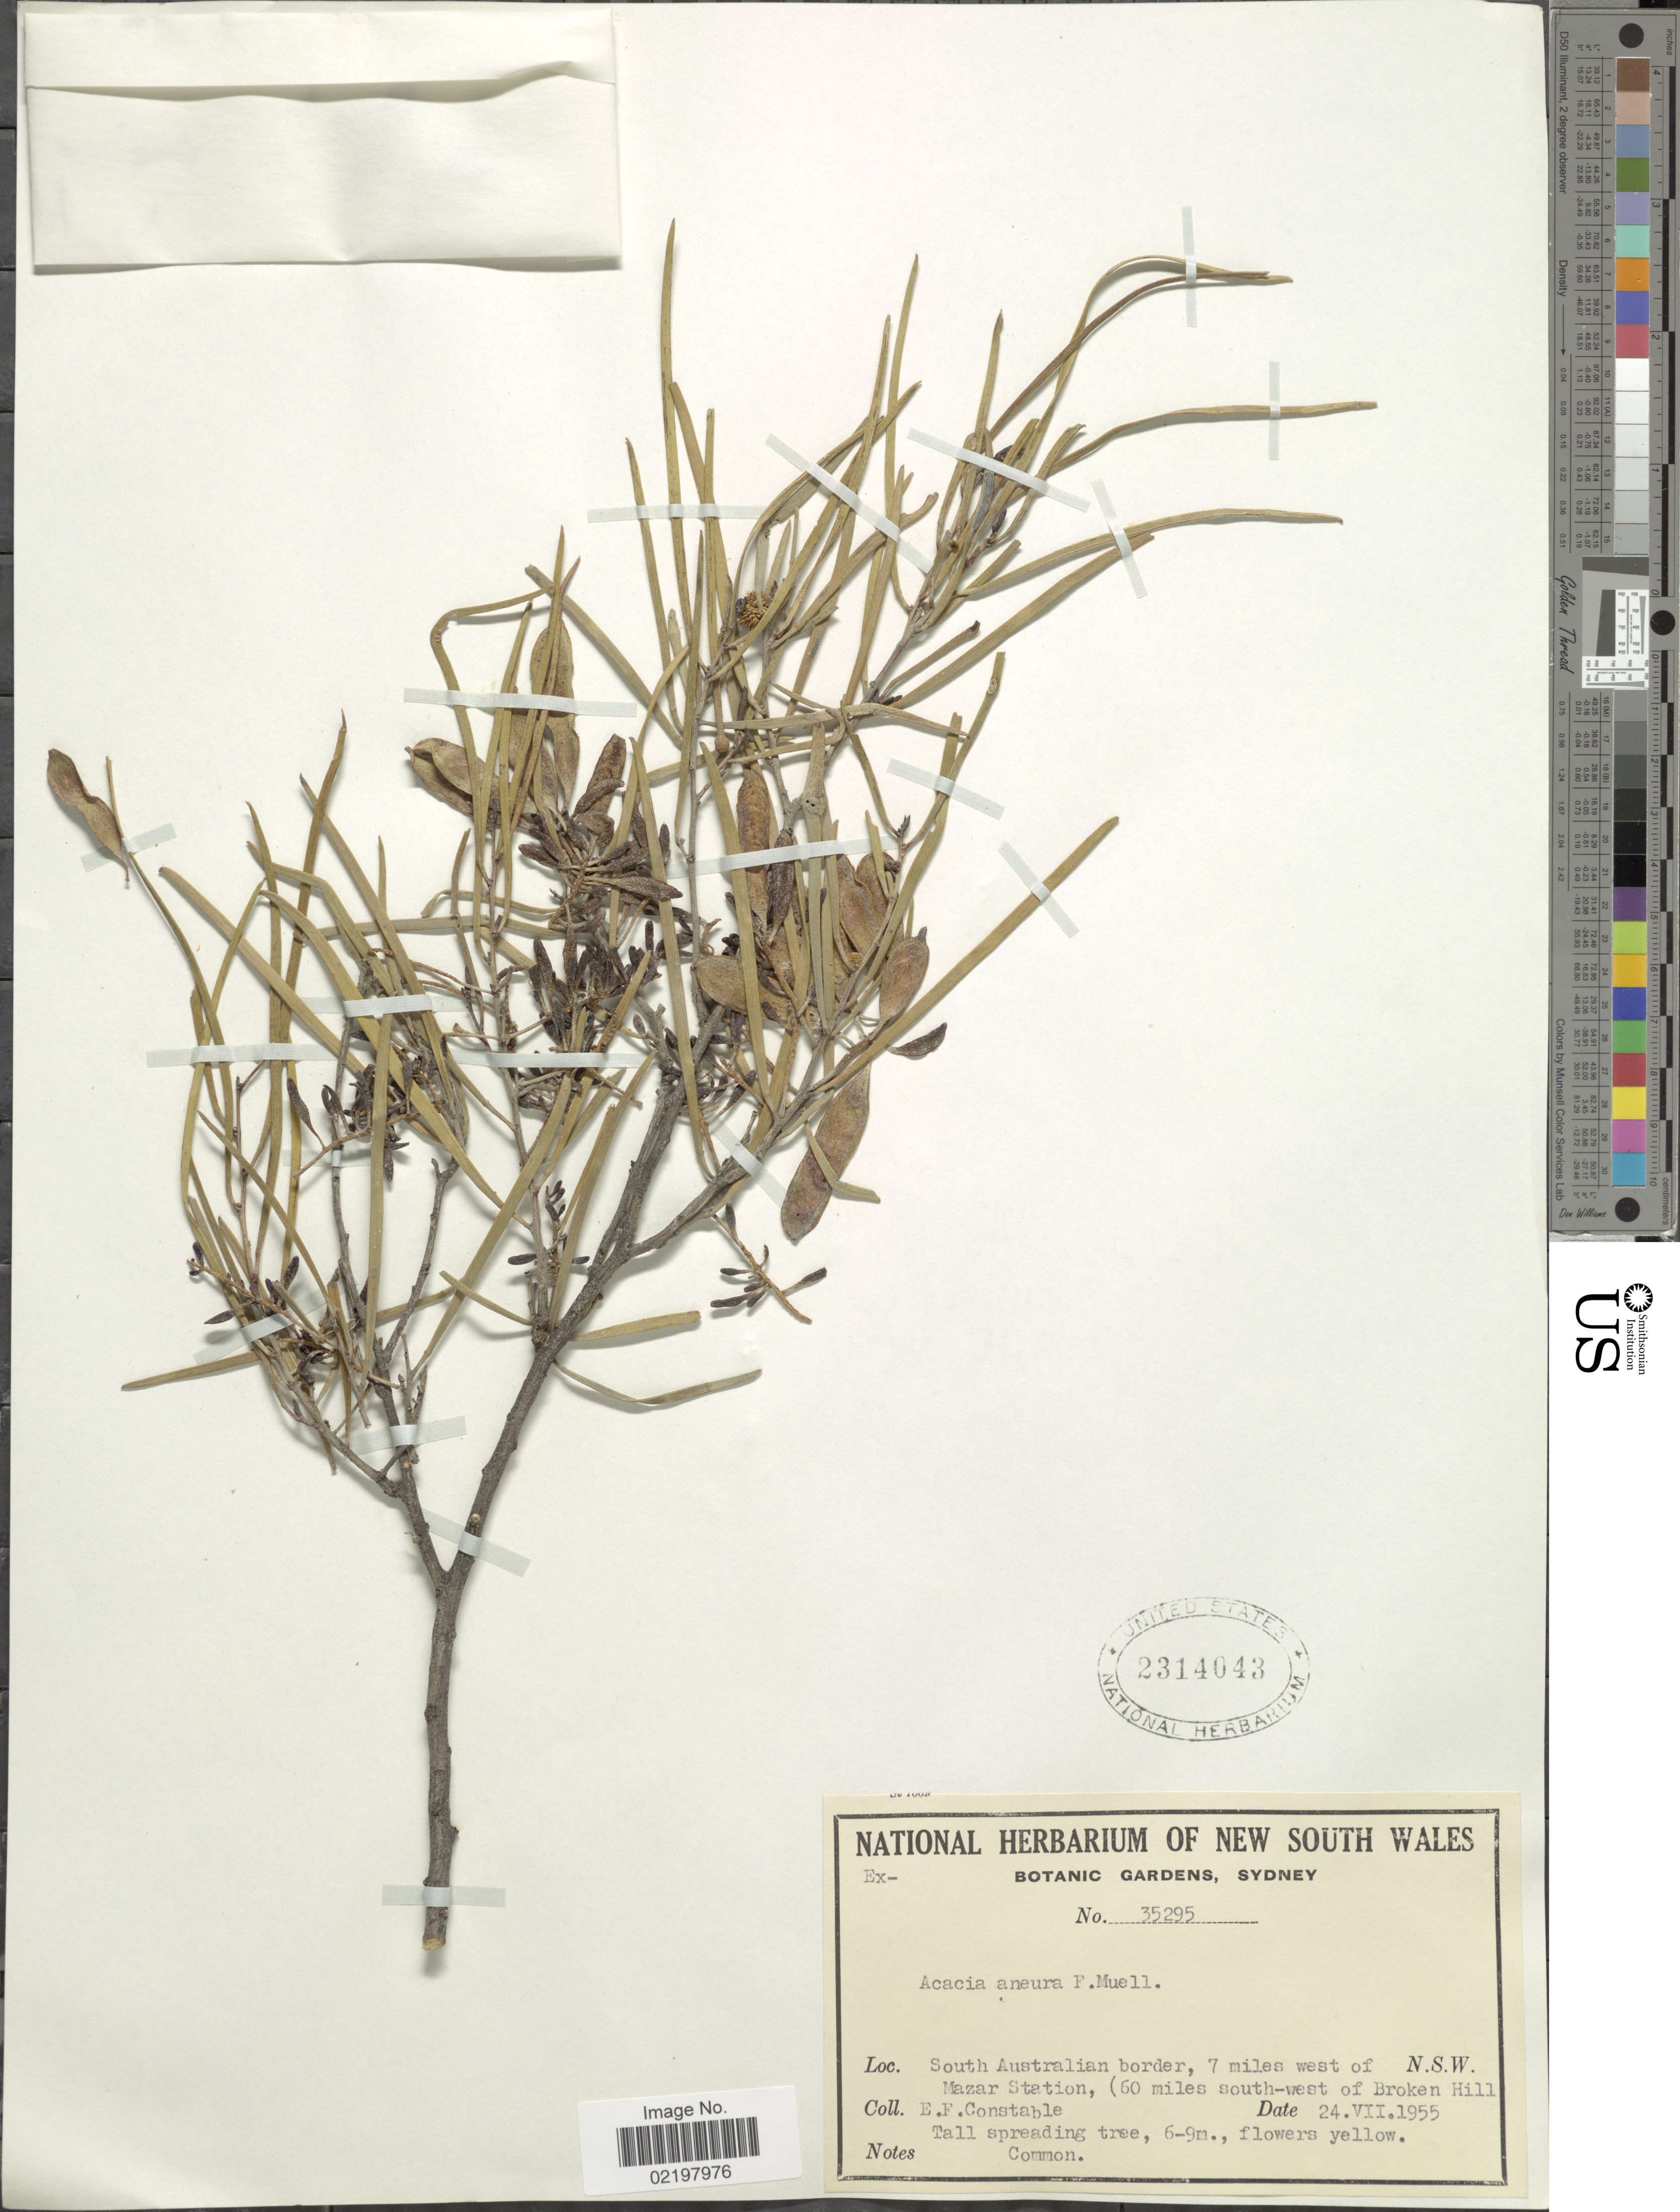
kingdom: Plantae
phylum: Tracheophyta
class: Magnoliopsida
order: Fabales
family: Fabaceae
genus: Acacia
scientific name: Acacia aneura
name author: F. Muell. ex Benth.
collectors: E. F. Constable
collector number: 35295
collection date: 1955-07-24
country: Australia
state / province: New South Wales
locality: South Australian border, 7 miles west of Mazar Station, (60 miles south-west of Broken Hill) N.S.W.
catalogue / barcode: US 2314043